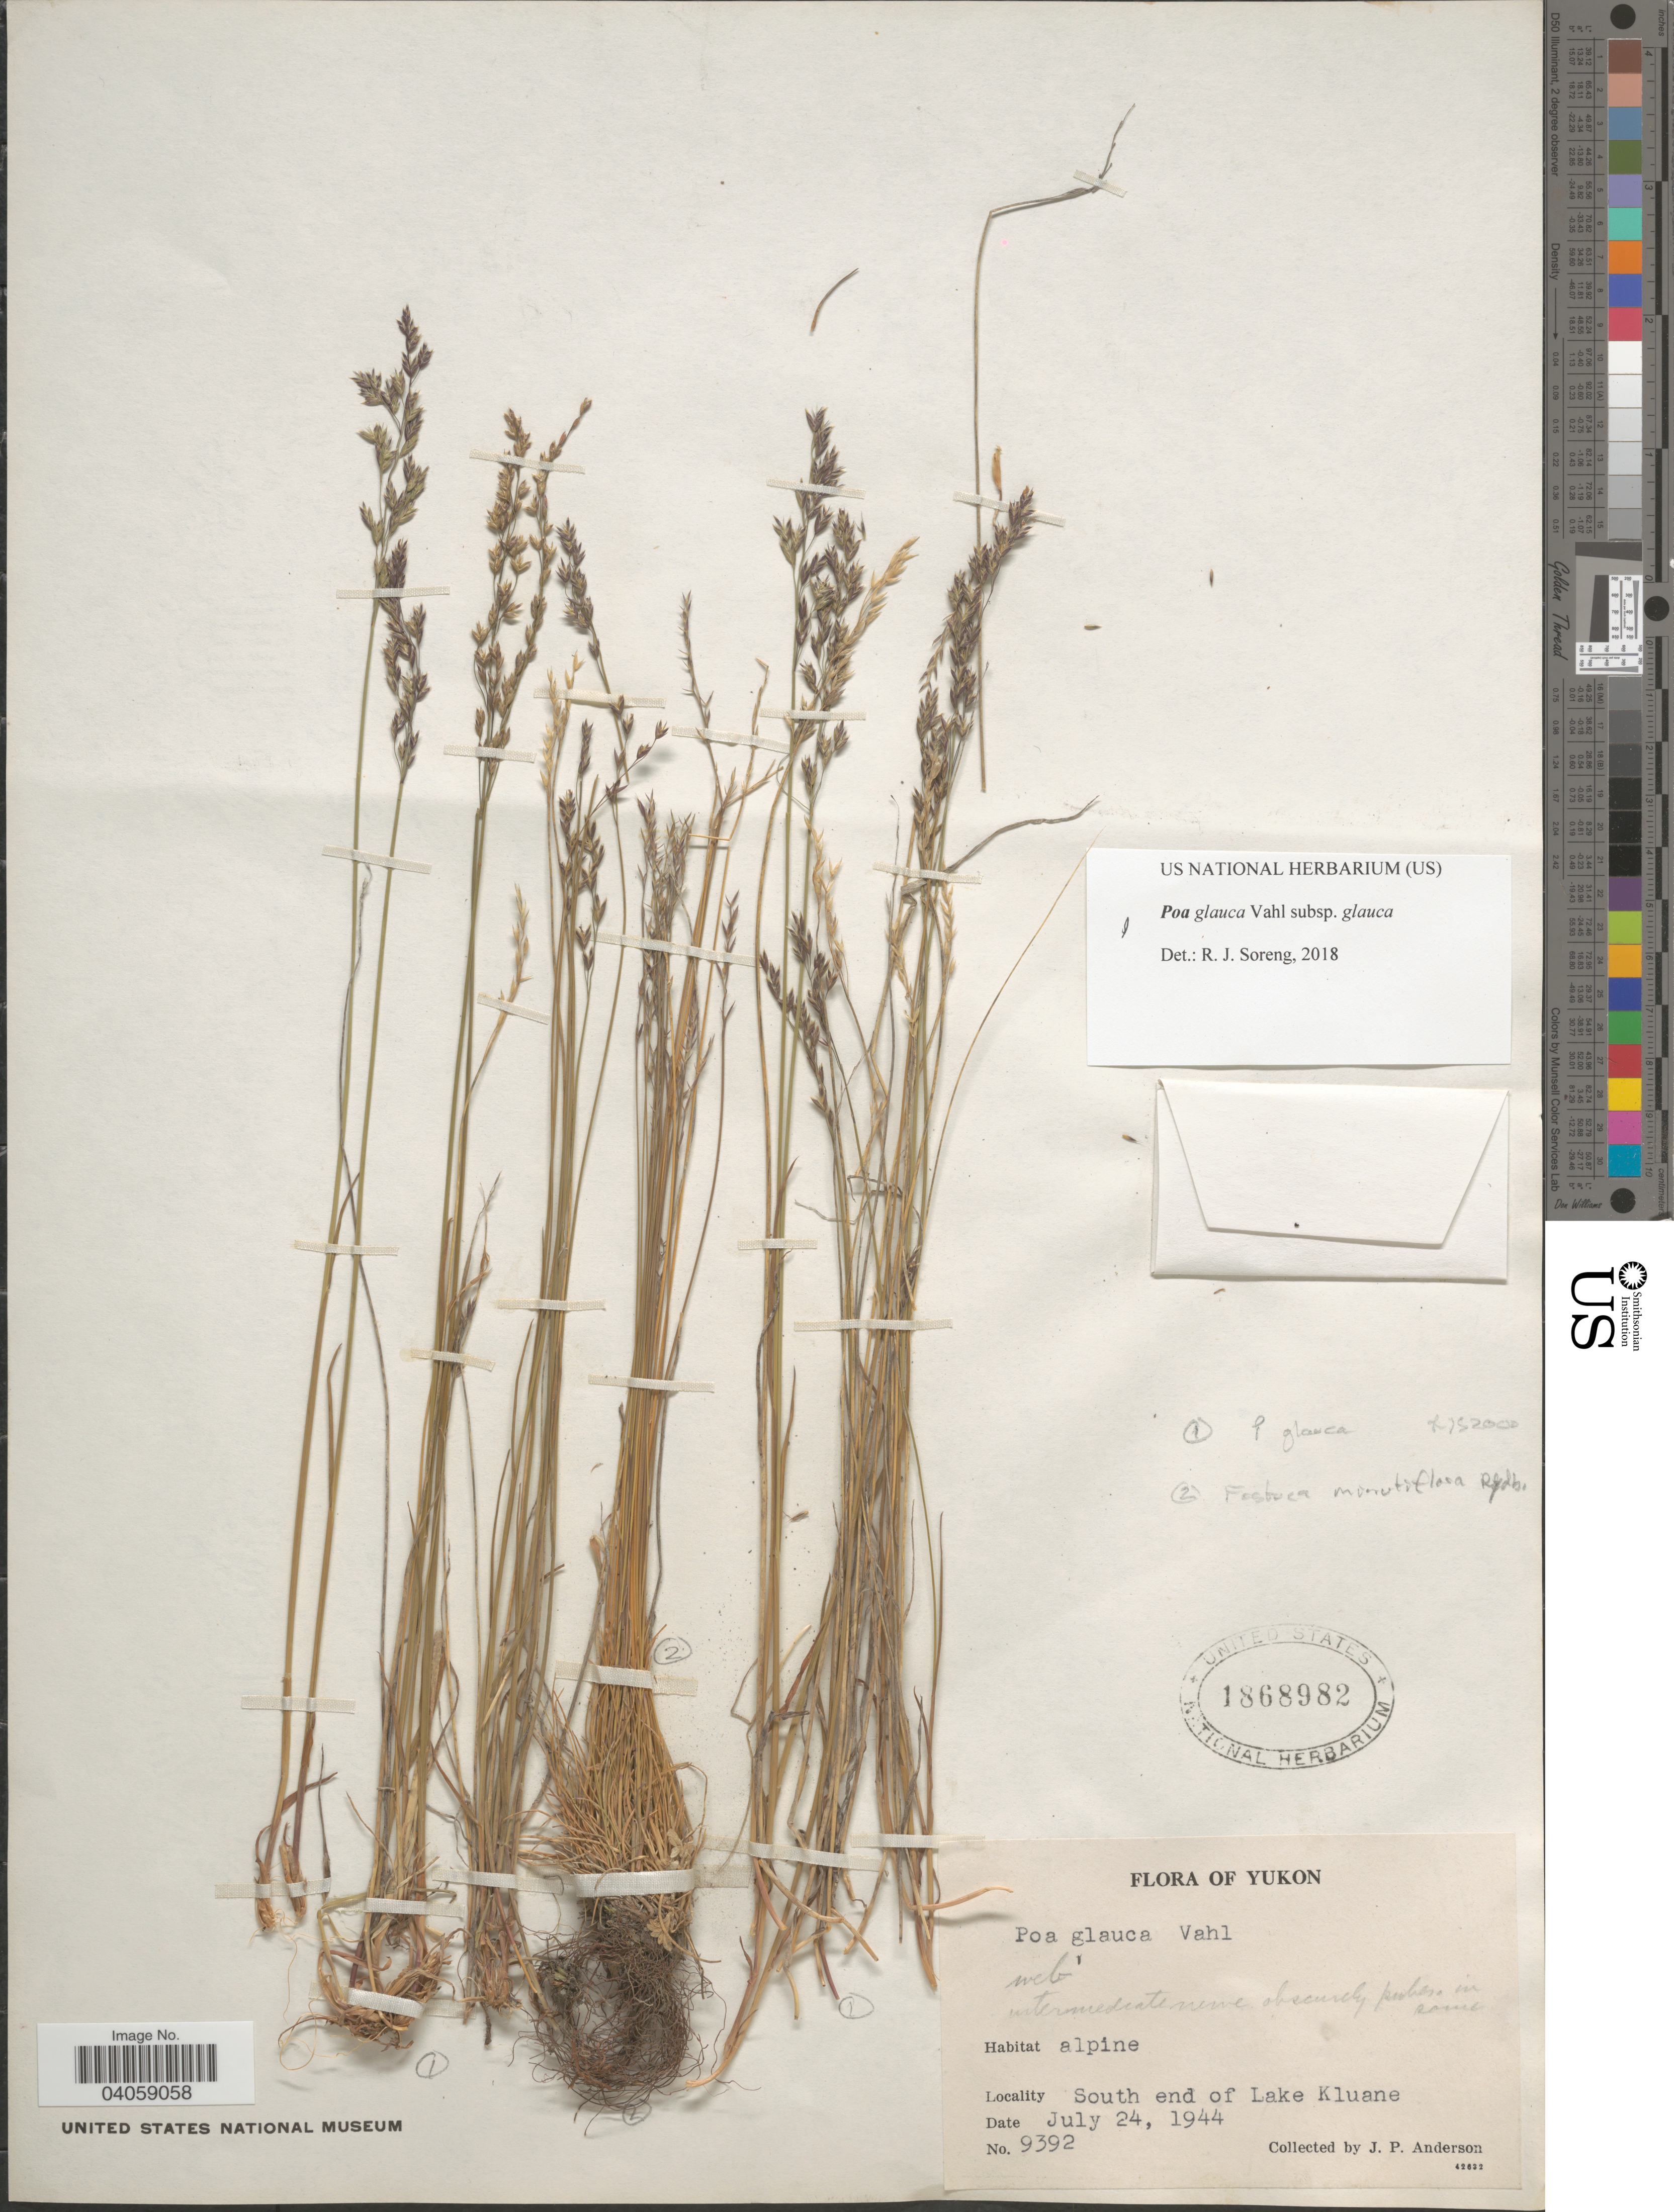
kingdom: Plantae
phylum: Tracheophyta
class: Liliopsida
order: Poales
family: Poaceae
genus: Poa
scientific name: Poa glauca subsp. glauca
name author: Vahl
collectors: J. P. Anderson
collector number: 9392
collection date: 1944-07-24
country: Canada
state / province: Yukon Territory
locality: Yukon. Alpine. South end of Lake Kluane.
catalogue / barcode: US 1868982